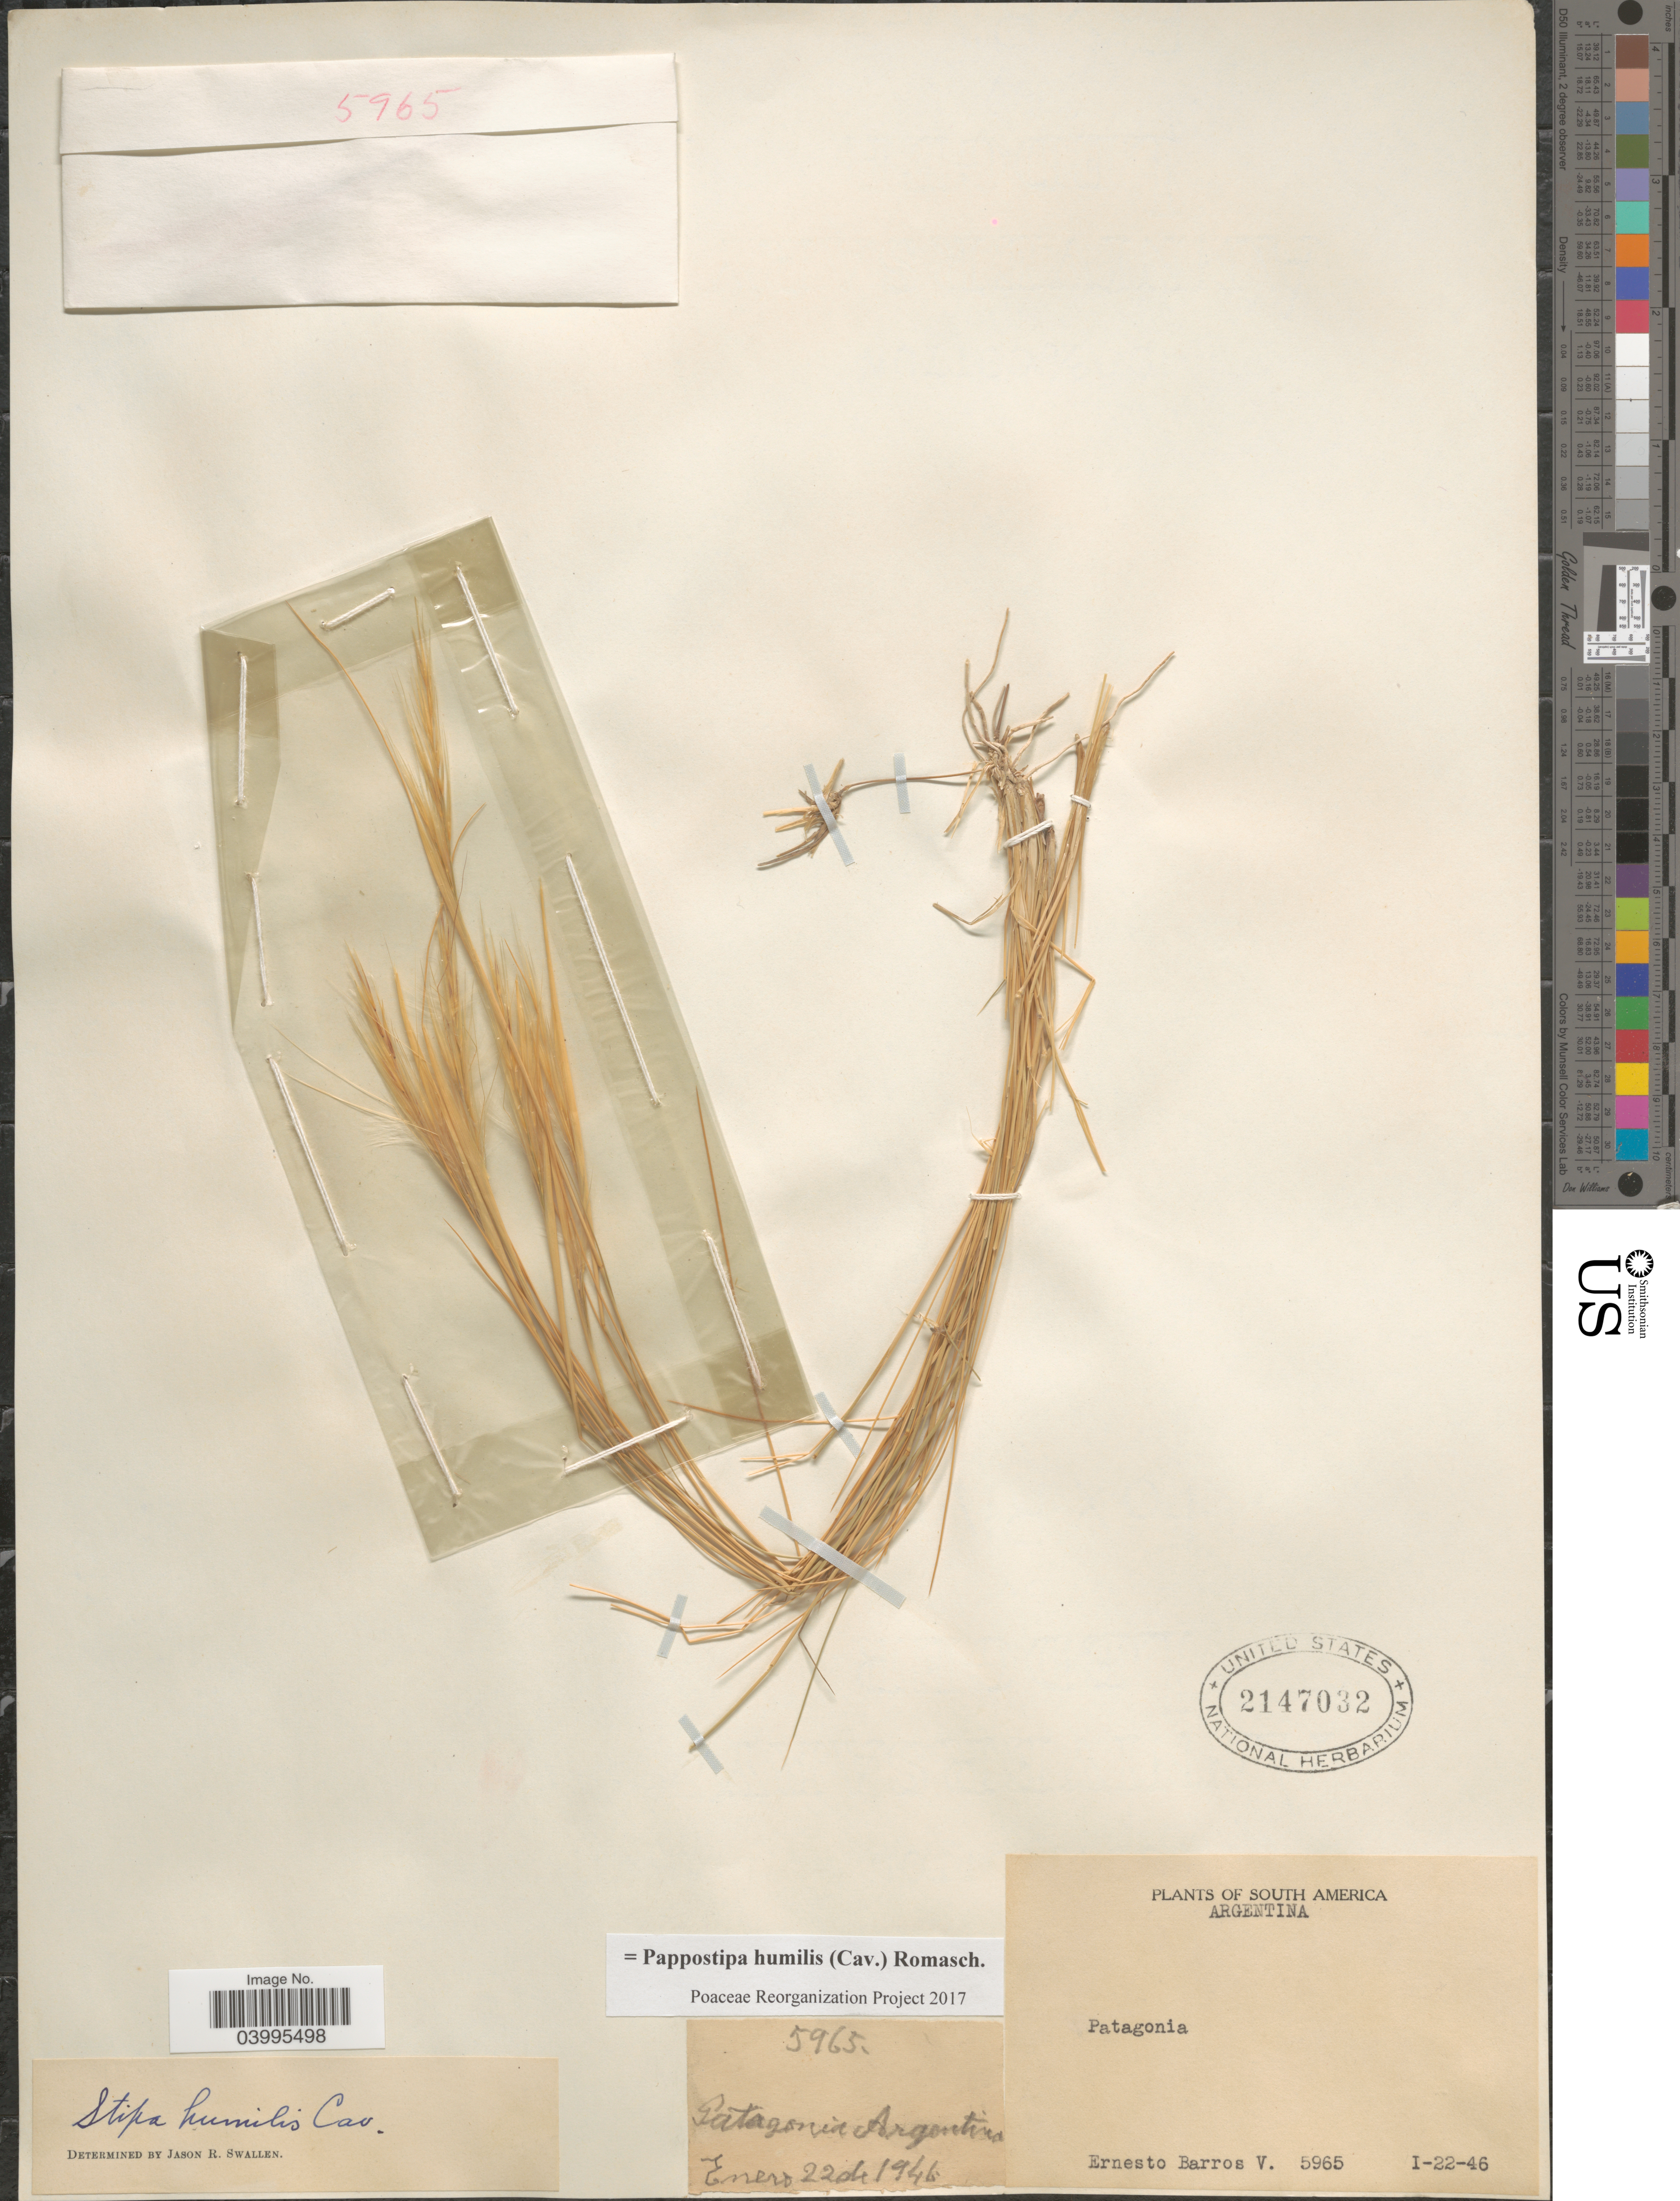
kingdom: Plantae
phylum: Tracheophyta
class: Liliopsida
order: Poales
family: Poaceae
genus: Pappostipa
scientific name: Pappostipa humilis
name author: (Cav.) Romasch.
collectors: E. Barros V.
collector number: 5965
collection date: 1946-01-22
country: Argentina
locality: Patagonia.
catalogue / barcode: US 2147032